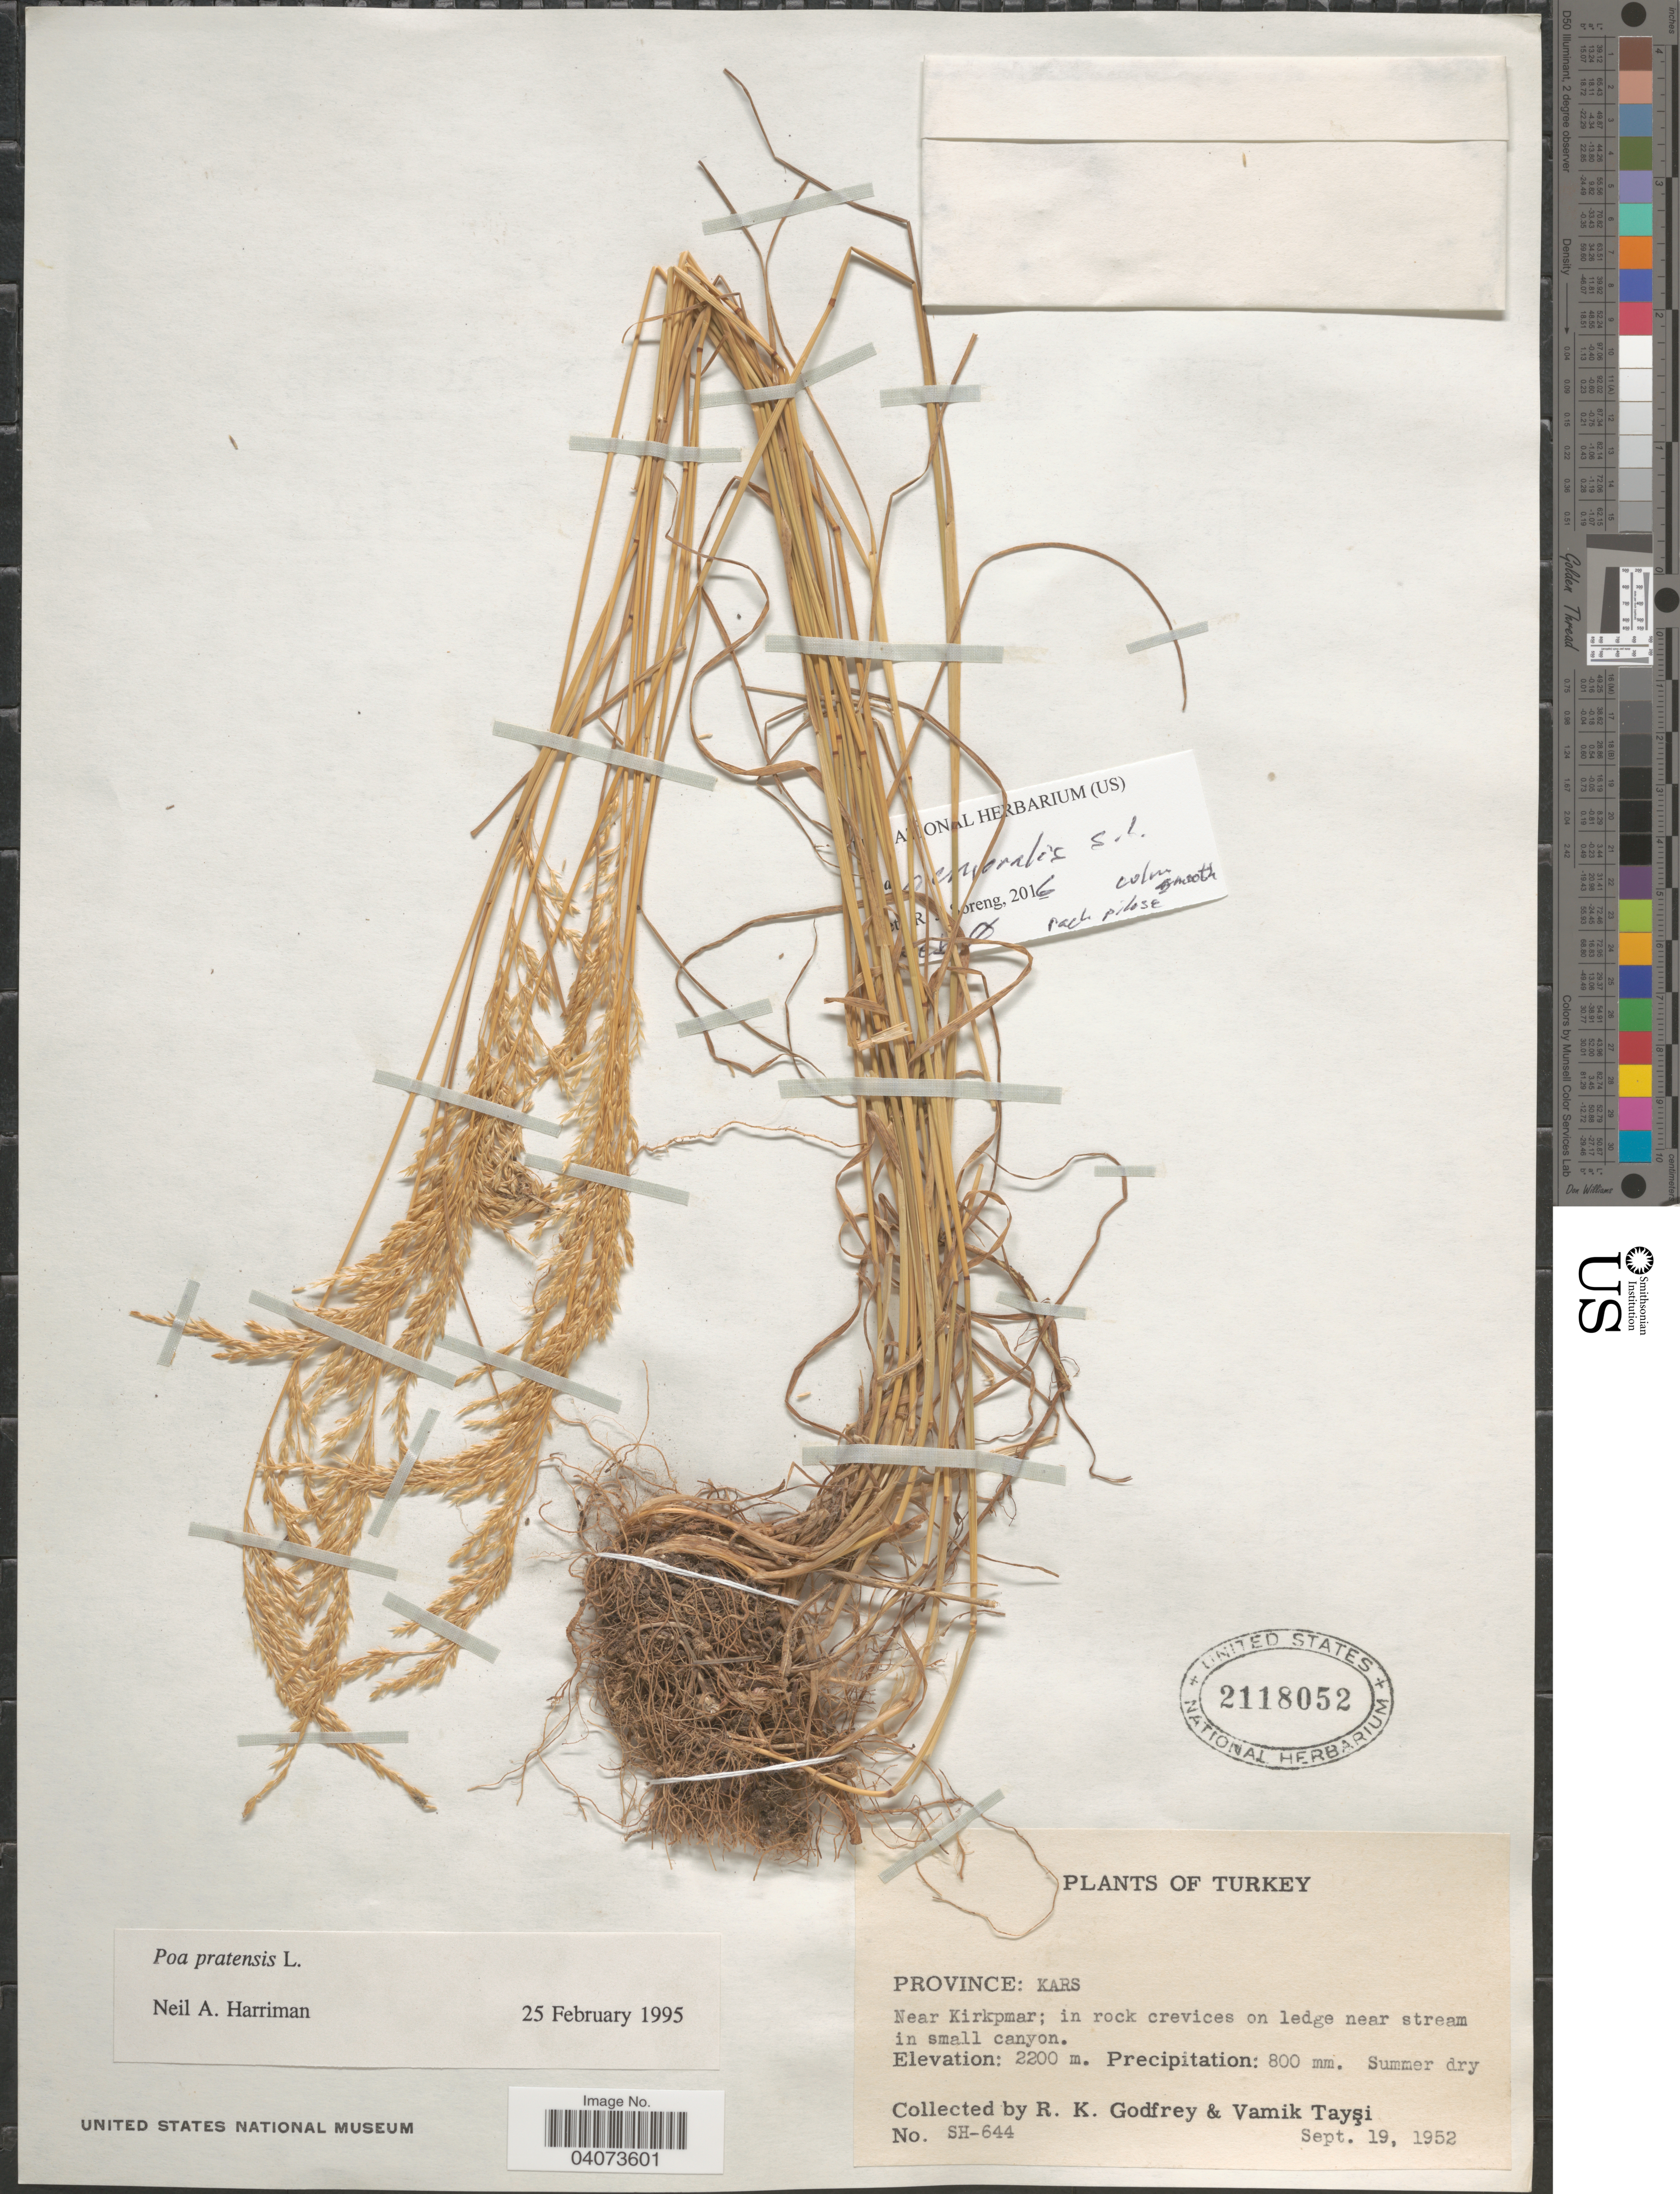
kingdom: Plantae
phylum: Tracheophyta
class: Liliopsida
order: Poales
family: Poaceae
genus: Poa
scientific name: Poa nemoralis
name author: L.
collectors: R. K. Godfrey & V. Taysi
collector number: SH-644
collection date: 1952-09-19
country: Turkey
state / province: Kars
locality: Near Kirkpmar; in rock crevices on ledge near stream in small canyon.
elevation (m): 2200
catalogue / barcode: US 2118052